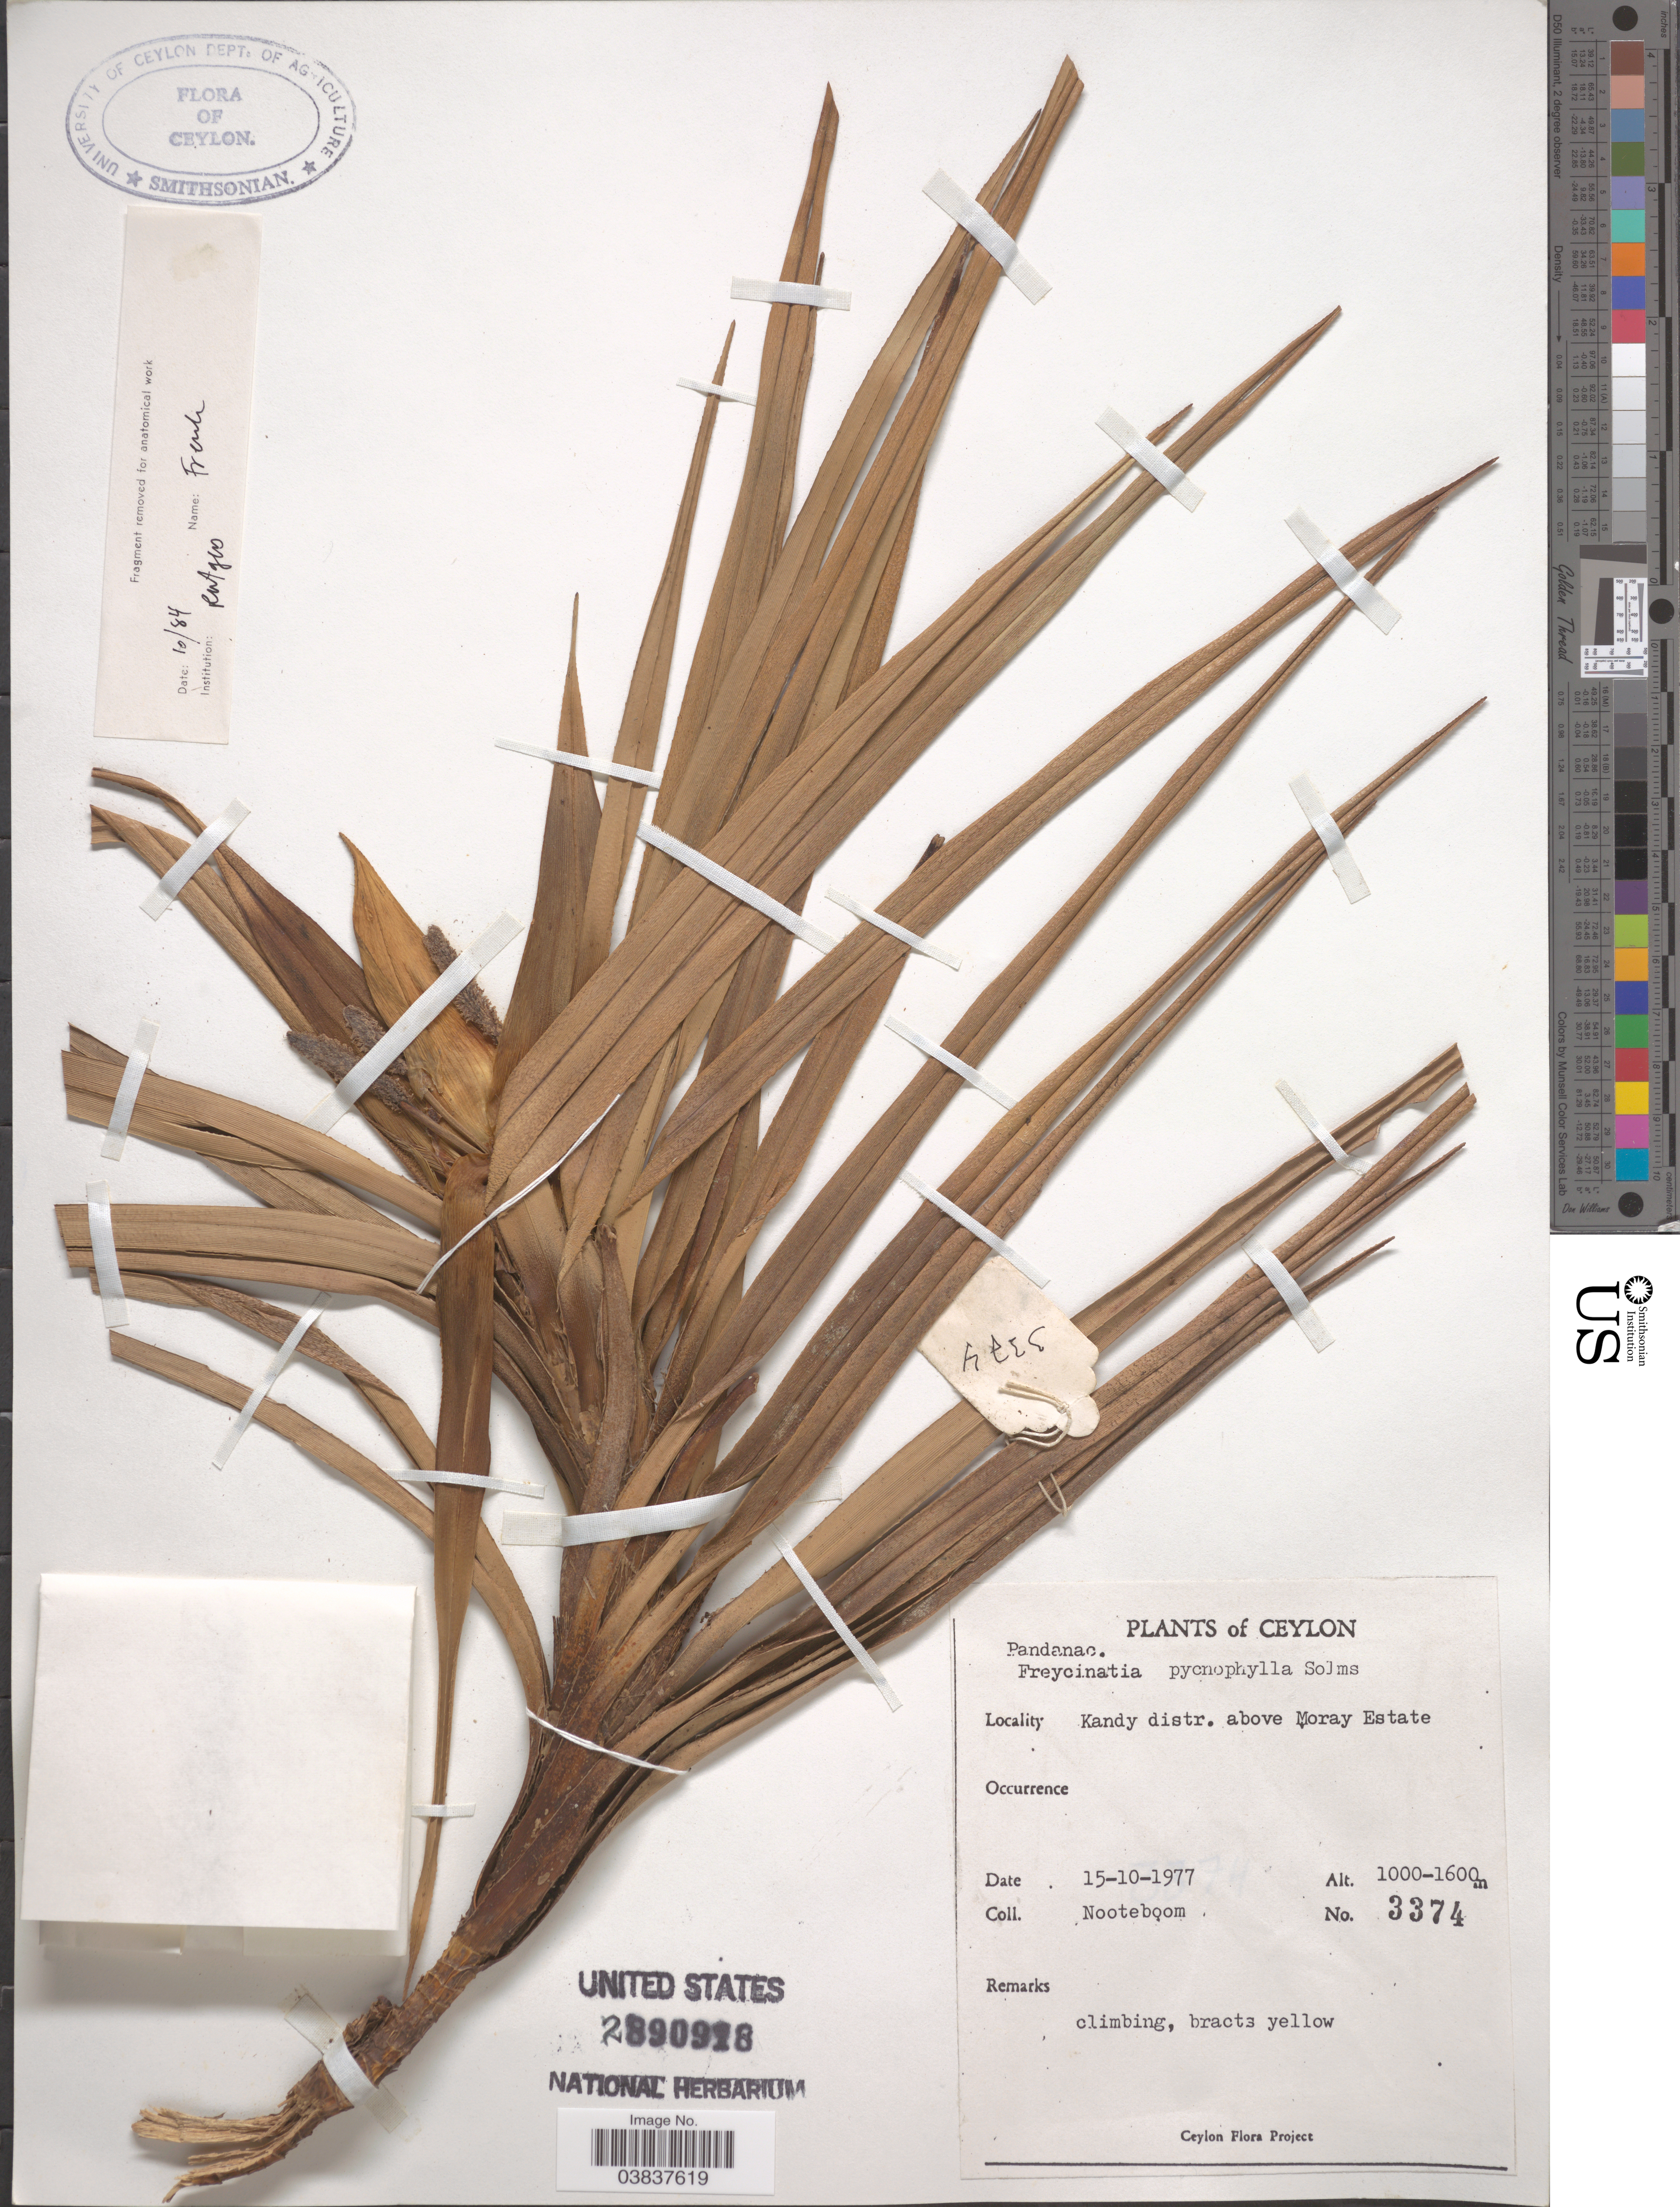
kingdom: Plantae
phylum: Tracheophyta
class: Liliopsida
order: Pandanales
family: Pandanaceae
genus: Freycinetia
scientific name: Freycinetia pycnocephala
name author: Solms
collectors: Nooteboom, --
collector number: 3374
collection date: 1977-10-15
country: Sri Lanka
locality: Ceylon. Kandy distr. above Moray Estate.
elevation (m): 1000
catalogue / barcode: US 2890918